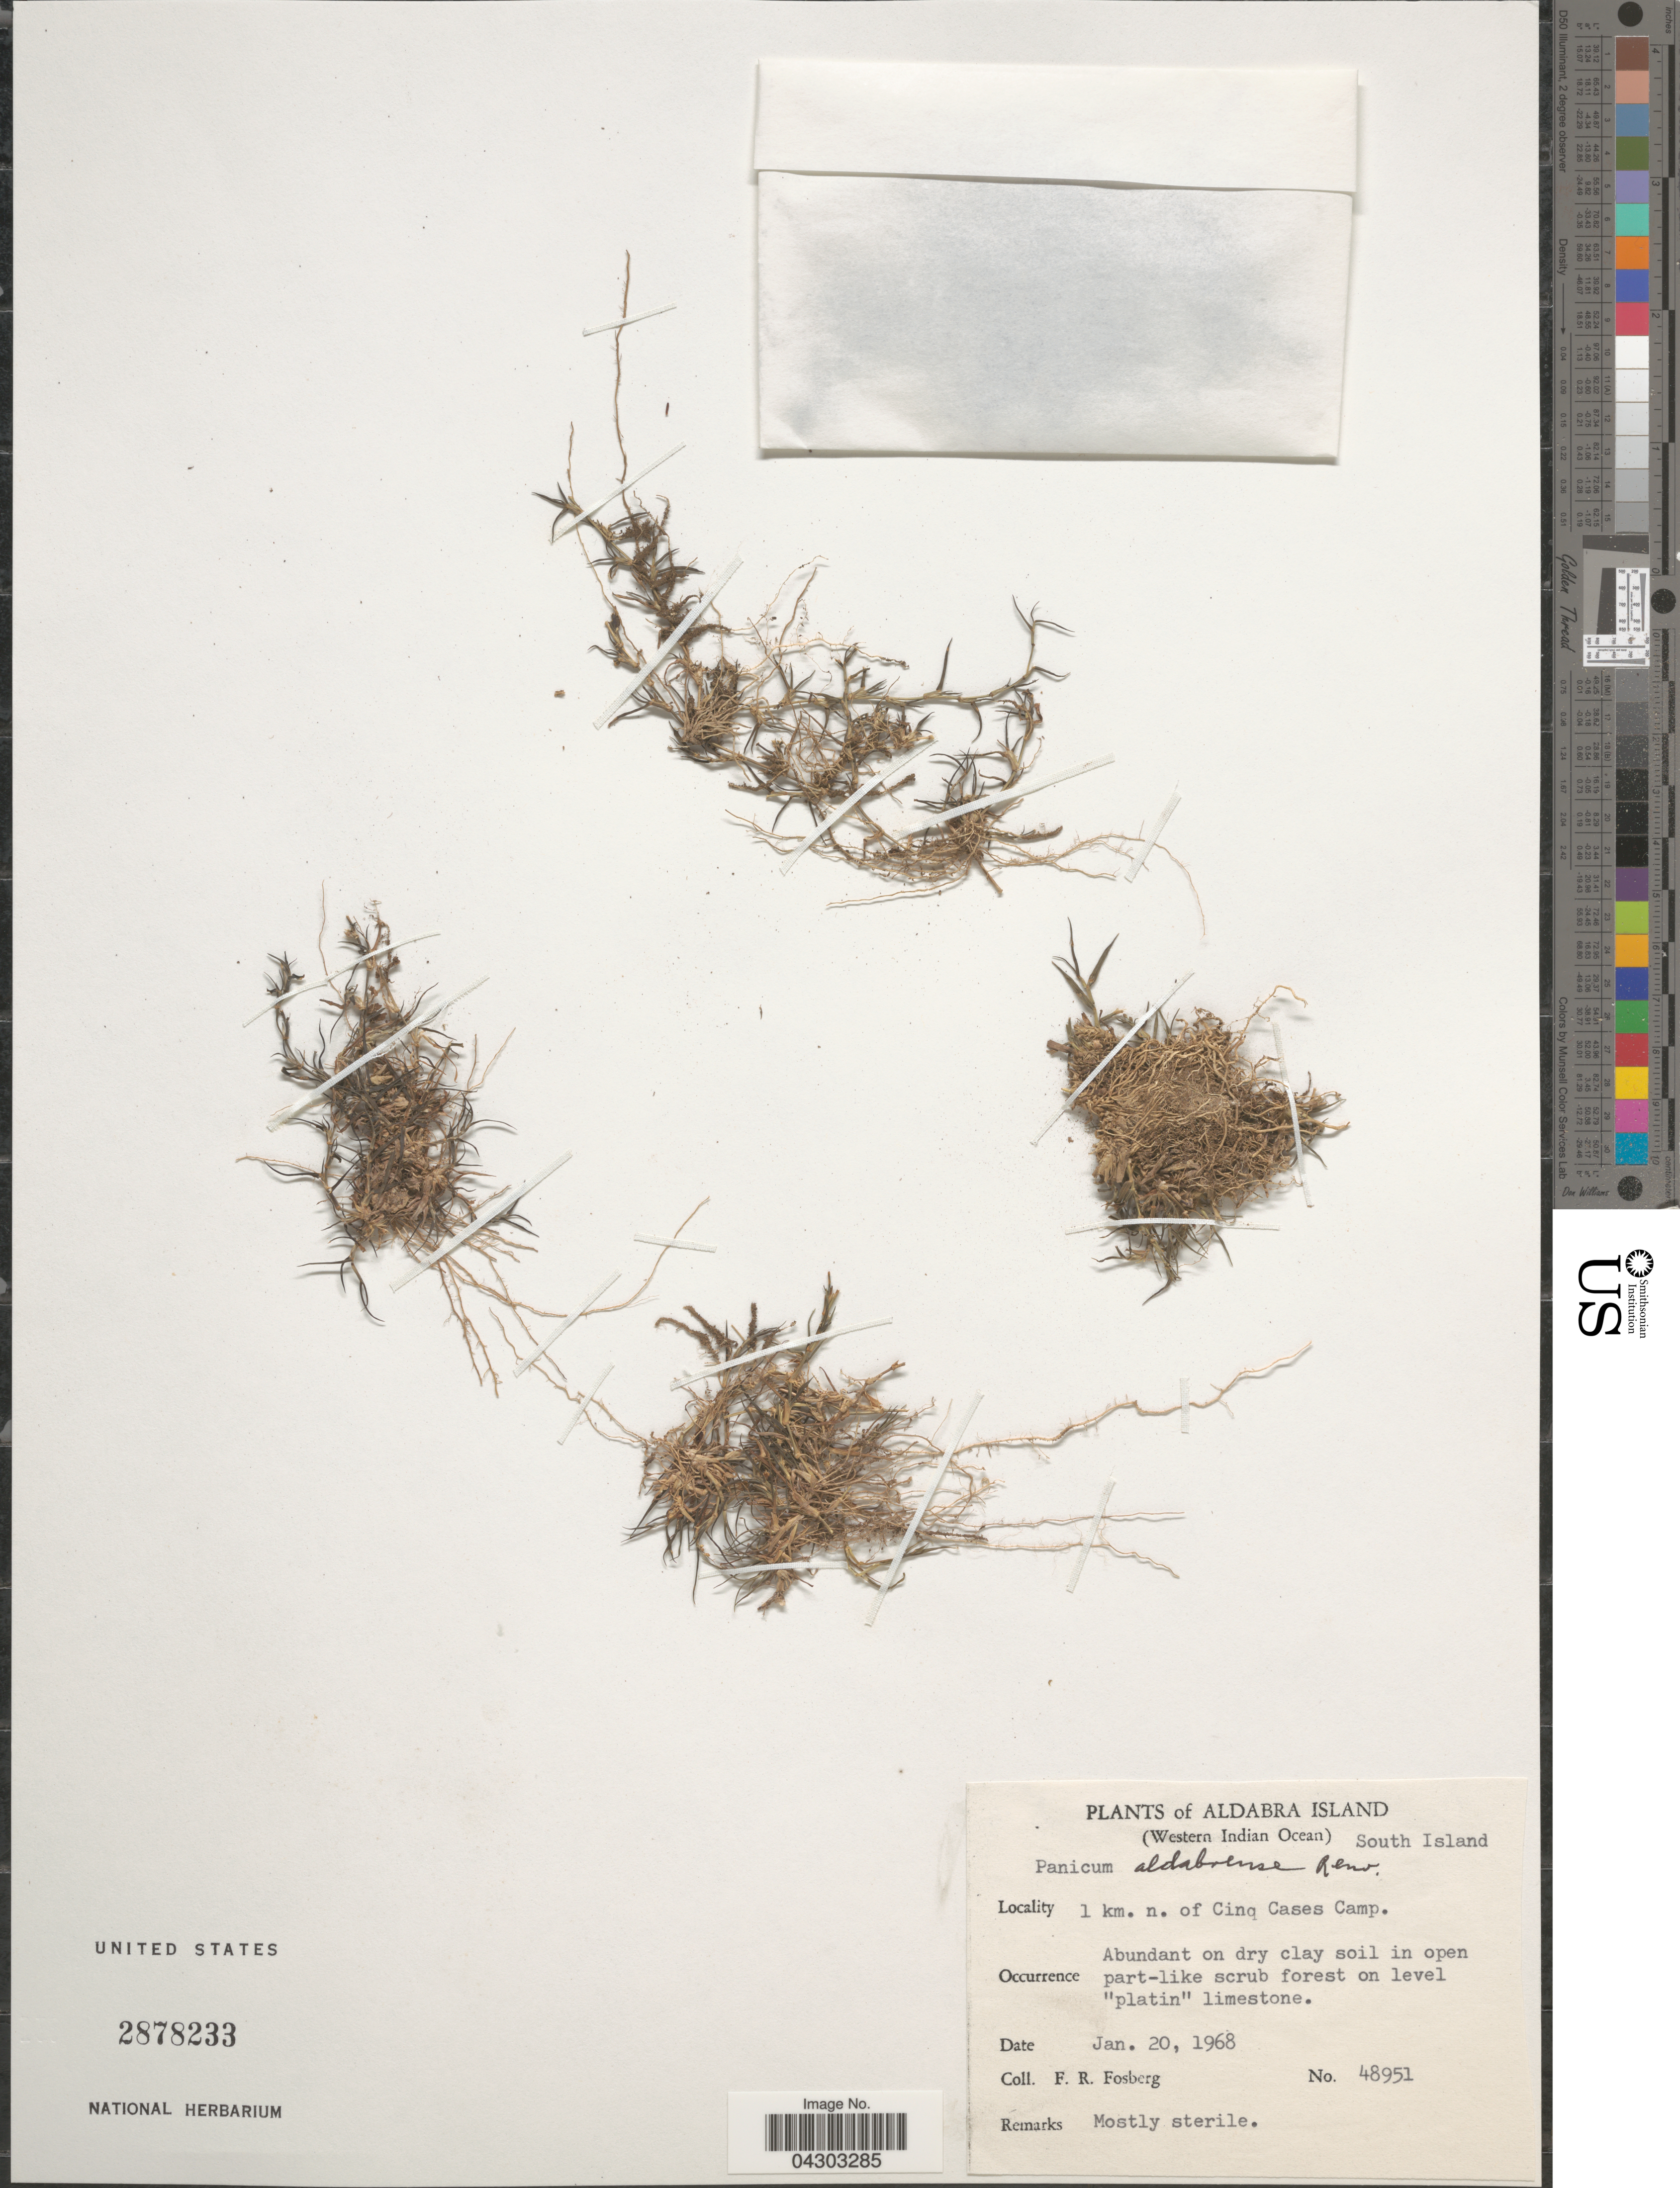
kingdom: Plantae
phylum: Tracheophyta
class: Liliopsida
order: Poales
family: Poaceae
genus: Panicum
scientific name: Panicum aldabrense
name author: Renvoize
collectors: F. R. Fosberg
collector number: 48951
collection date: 1968-01-20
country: Seychelles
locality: Aldabra Island (Western Indian Ocean). South Island. 1 km. n. of Cinq Cases Camp.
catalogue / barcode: US 2878233